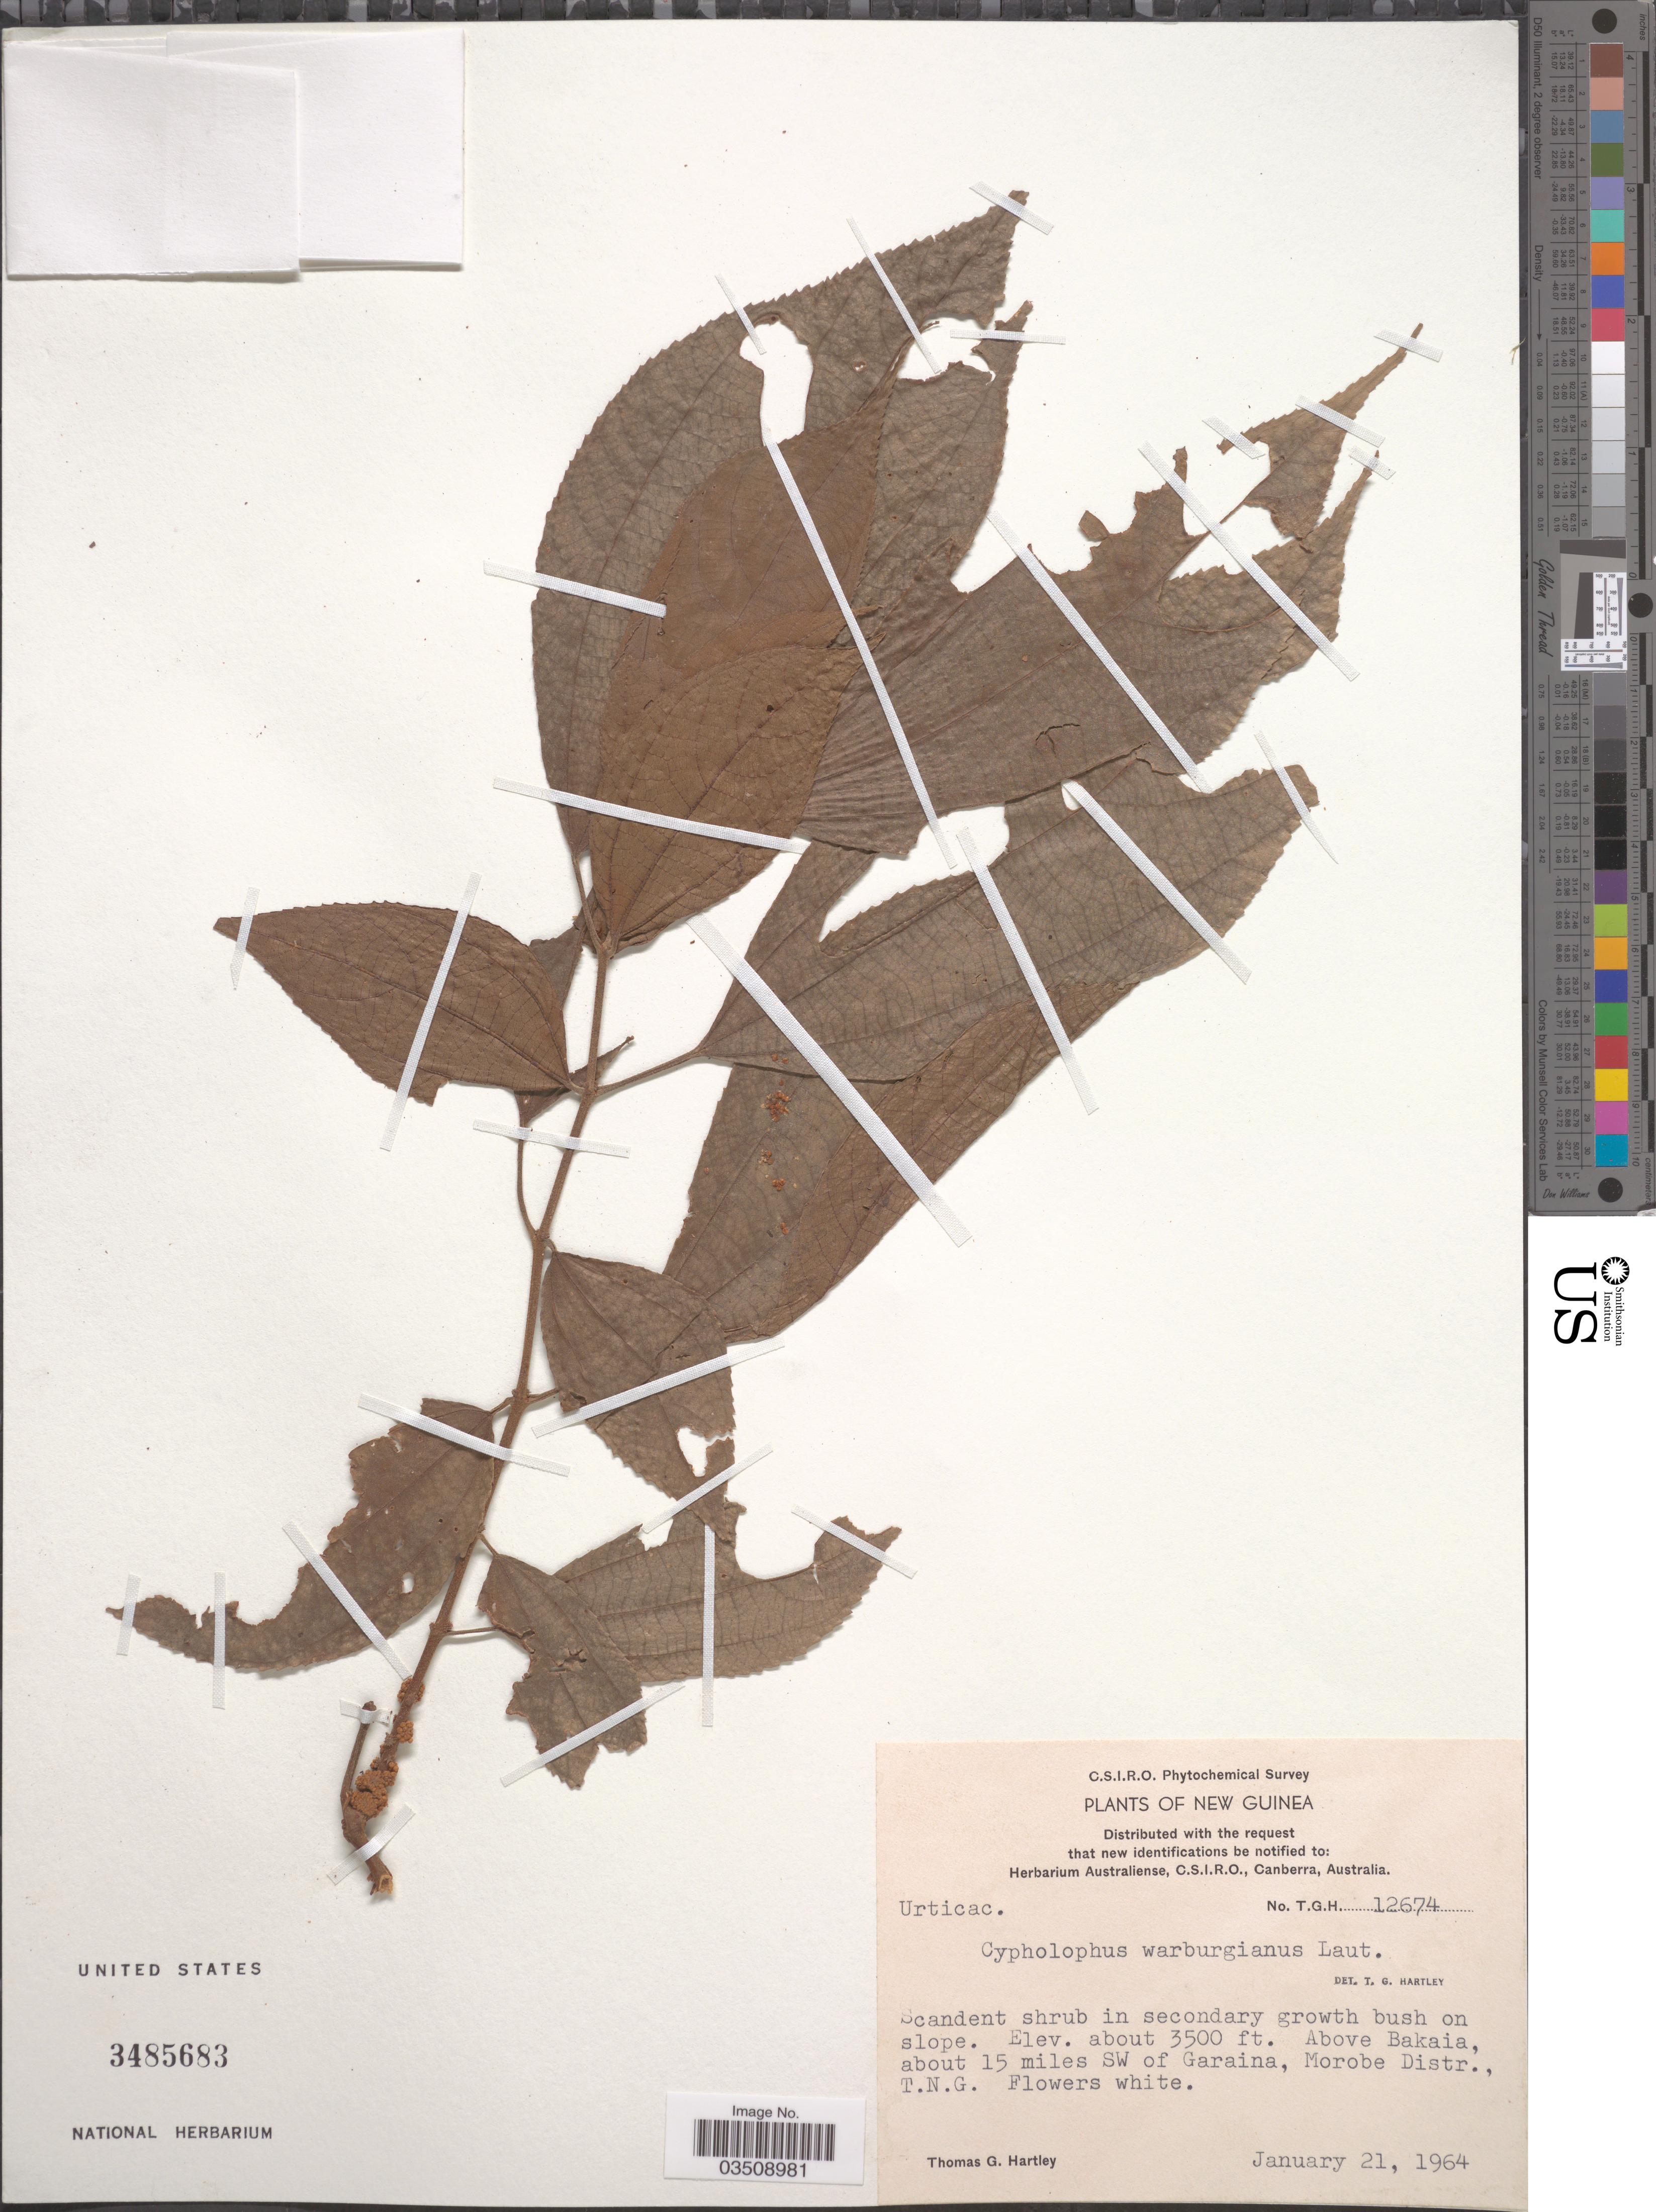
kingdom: Plantae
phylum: Tracheophyta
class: Magnoliopsida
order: Rosales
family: Urticaceae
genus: Cypholophus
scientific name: Cypholophus warburgianus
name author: Lauterb.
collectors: T. G. Hartley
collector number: TGH12674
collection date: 1964-01-21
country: Papua New Guinea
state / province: Morobe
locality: New Guinea. Above Bakaia, about 15 miles SW of Garaina, Morobe Distr., T.N.G.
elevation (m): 1067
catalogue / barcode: US 3485683